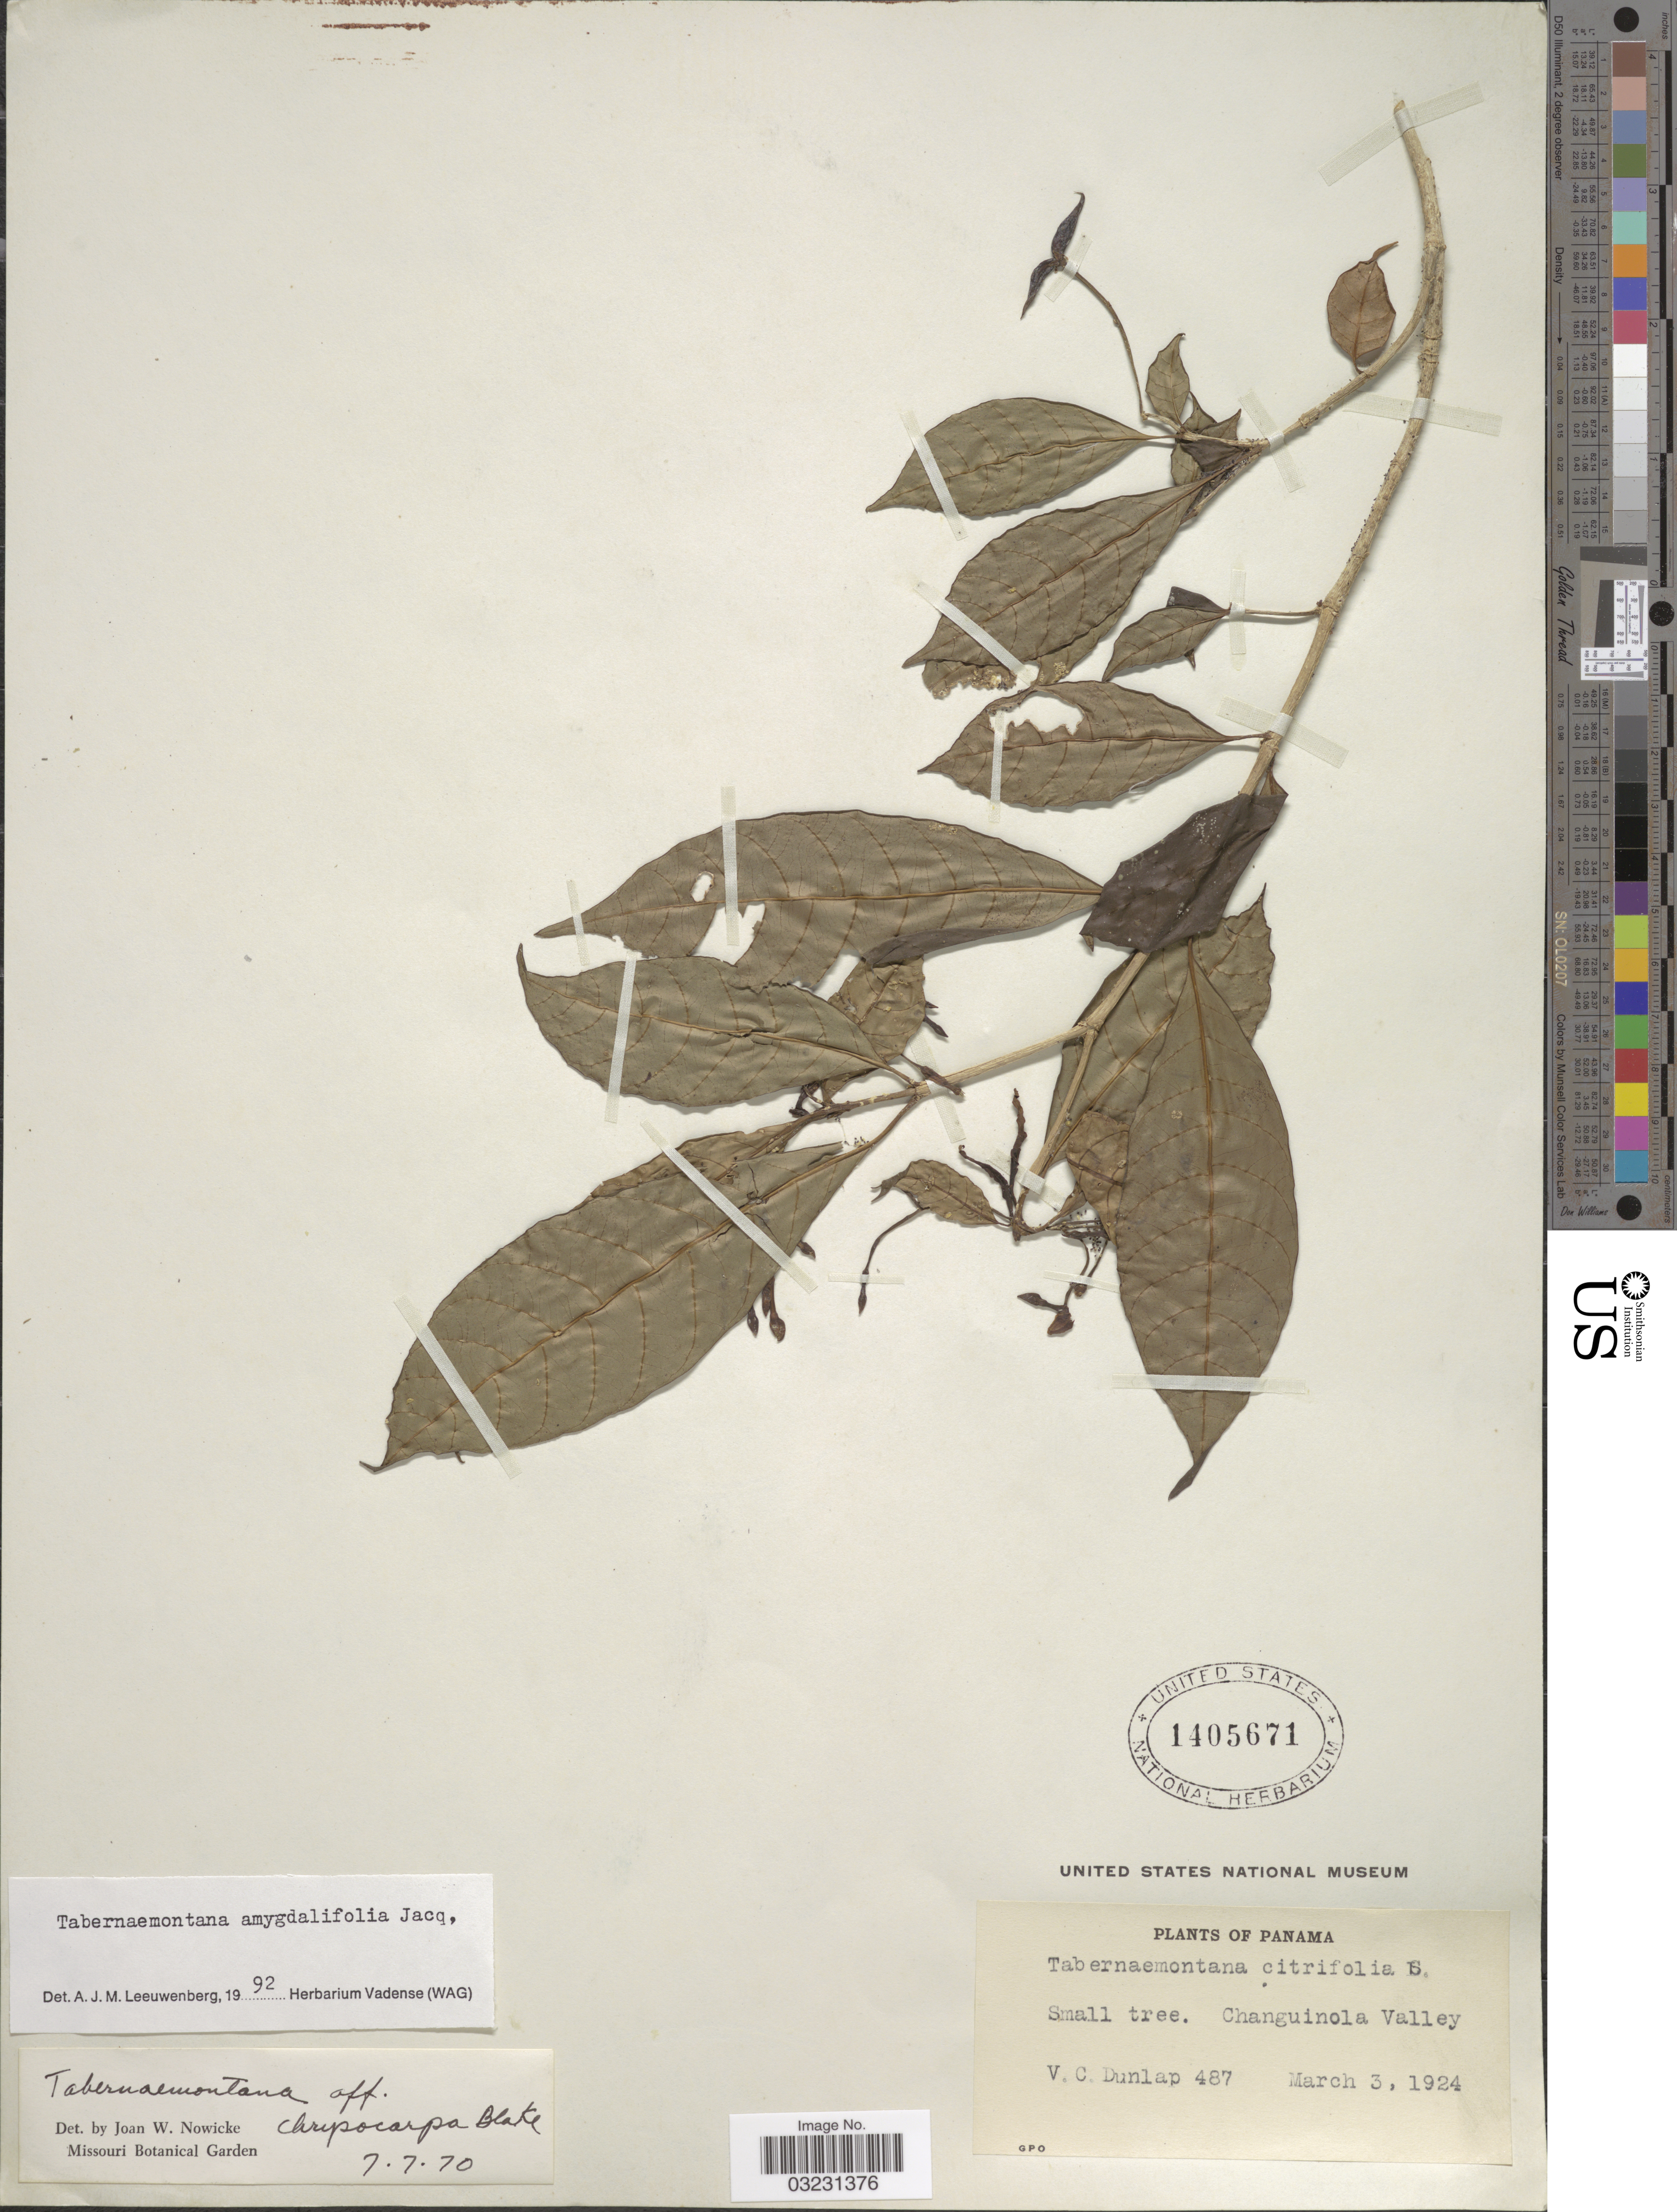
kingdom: Plantae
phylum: Tracheophyta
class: Magnoliopsida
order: Gentianales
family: Apocynaceae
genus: Tabernaemontana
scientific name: Tabernaemontana amygdalifolia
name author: Jacq.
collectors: V. C. Dunlap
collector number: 487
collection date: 1924-03-03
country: Panama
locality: Changuinola Valley.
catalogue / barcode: US 1405671